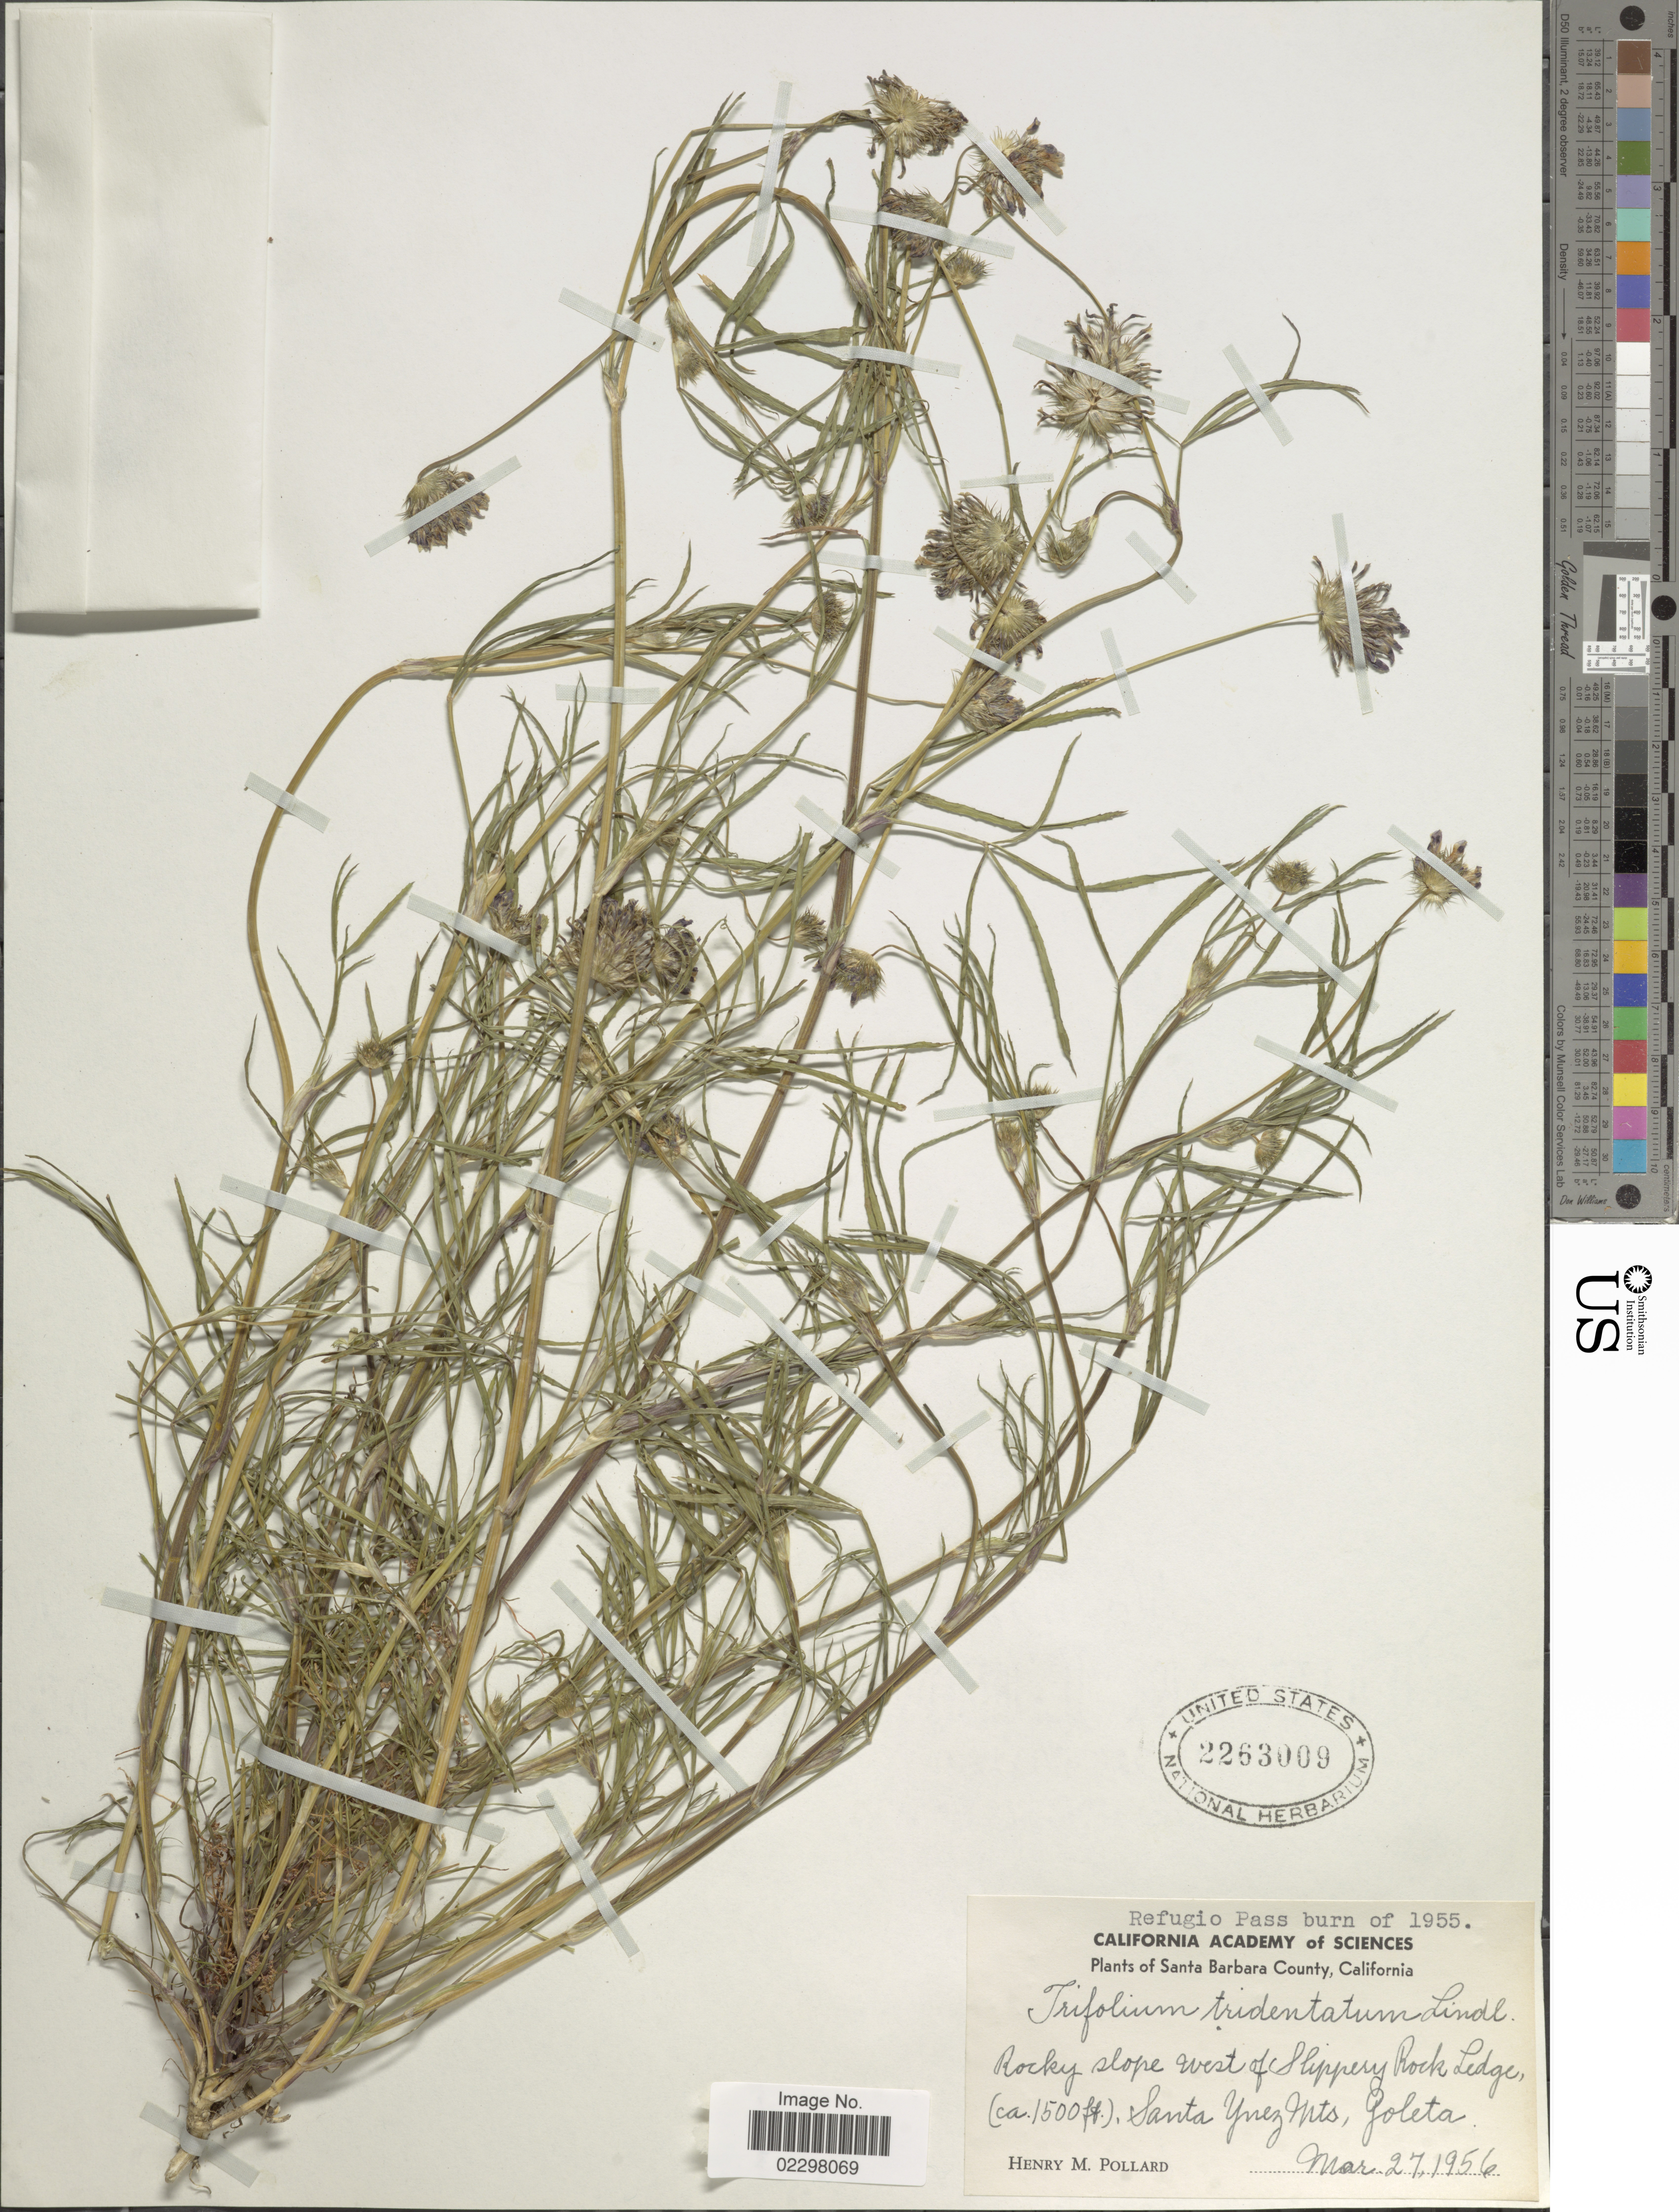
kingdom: Plantae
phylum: Tracheophyta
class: Magnoliopsida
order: Fabales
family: Fabaceae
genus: Trifolium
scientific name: Trifolium tridentatum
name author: Lindl.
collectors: H. M. Pollard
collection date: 1956-03-27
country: United States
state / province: California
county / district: Santa Barbara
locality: Santa Barbara County, California. Rocky slope west of Slippery Rock Ledge, Santa Ynez Mts. Goleta.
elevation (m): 457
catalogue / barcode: US 2263009